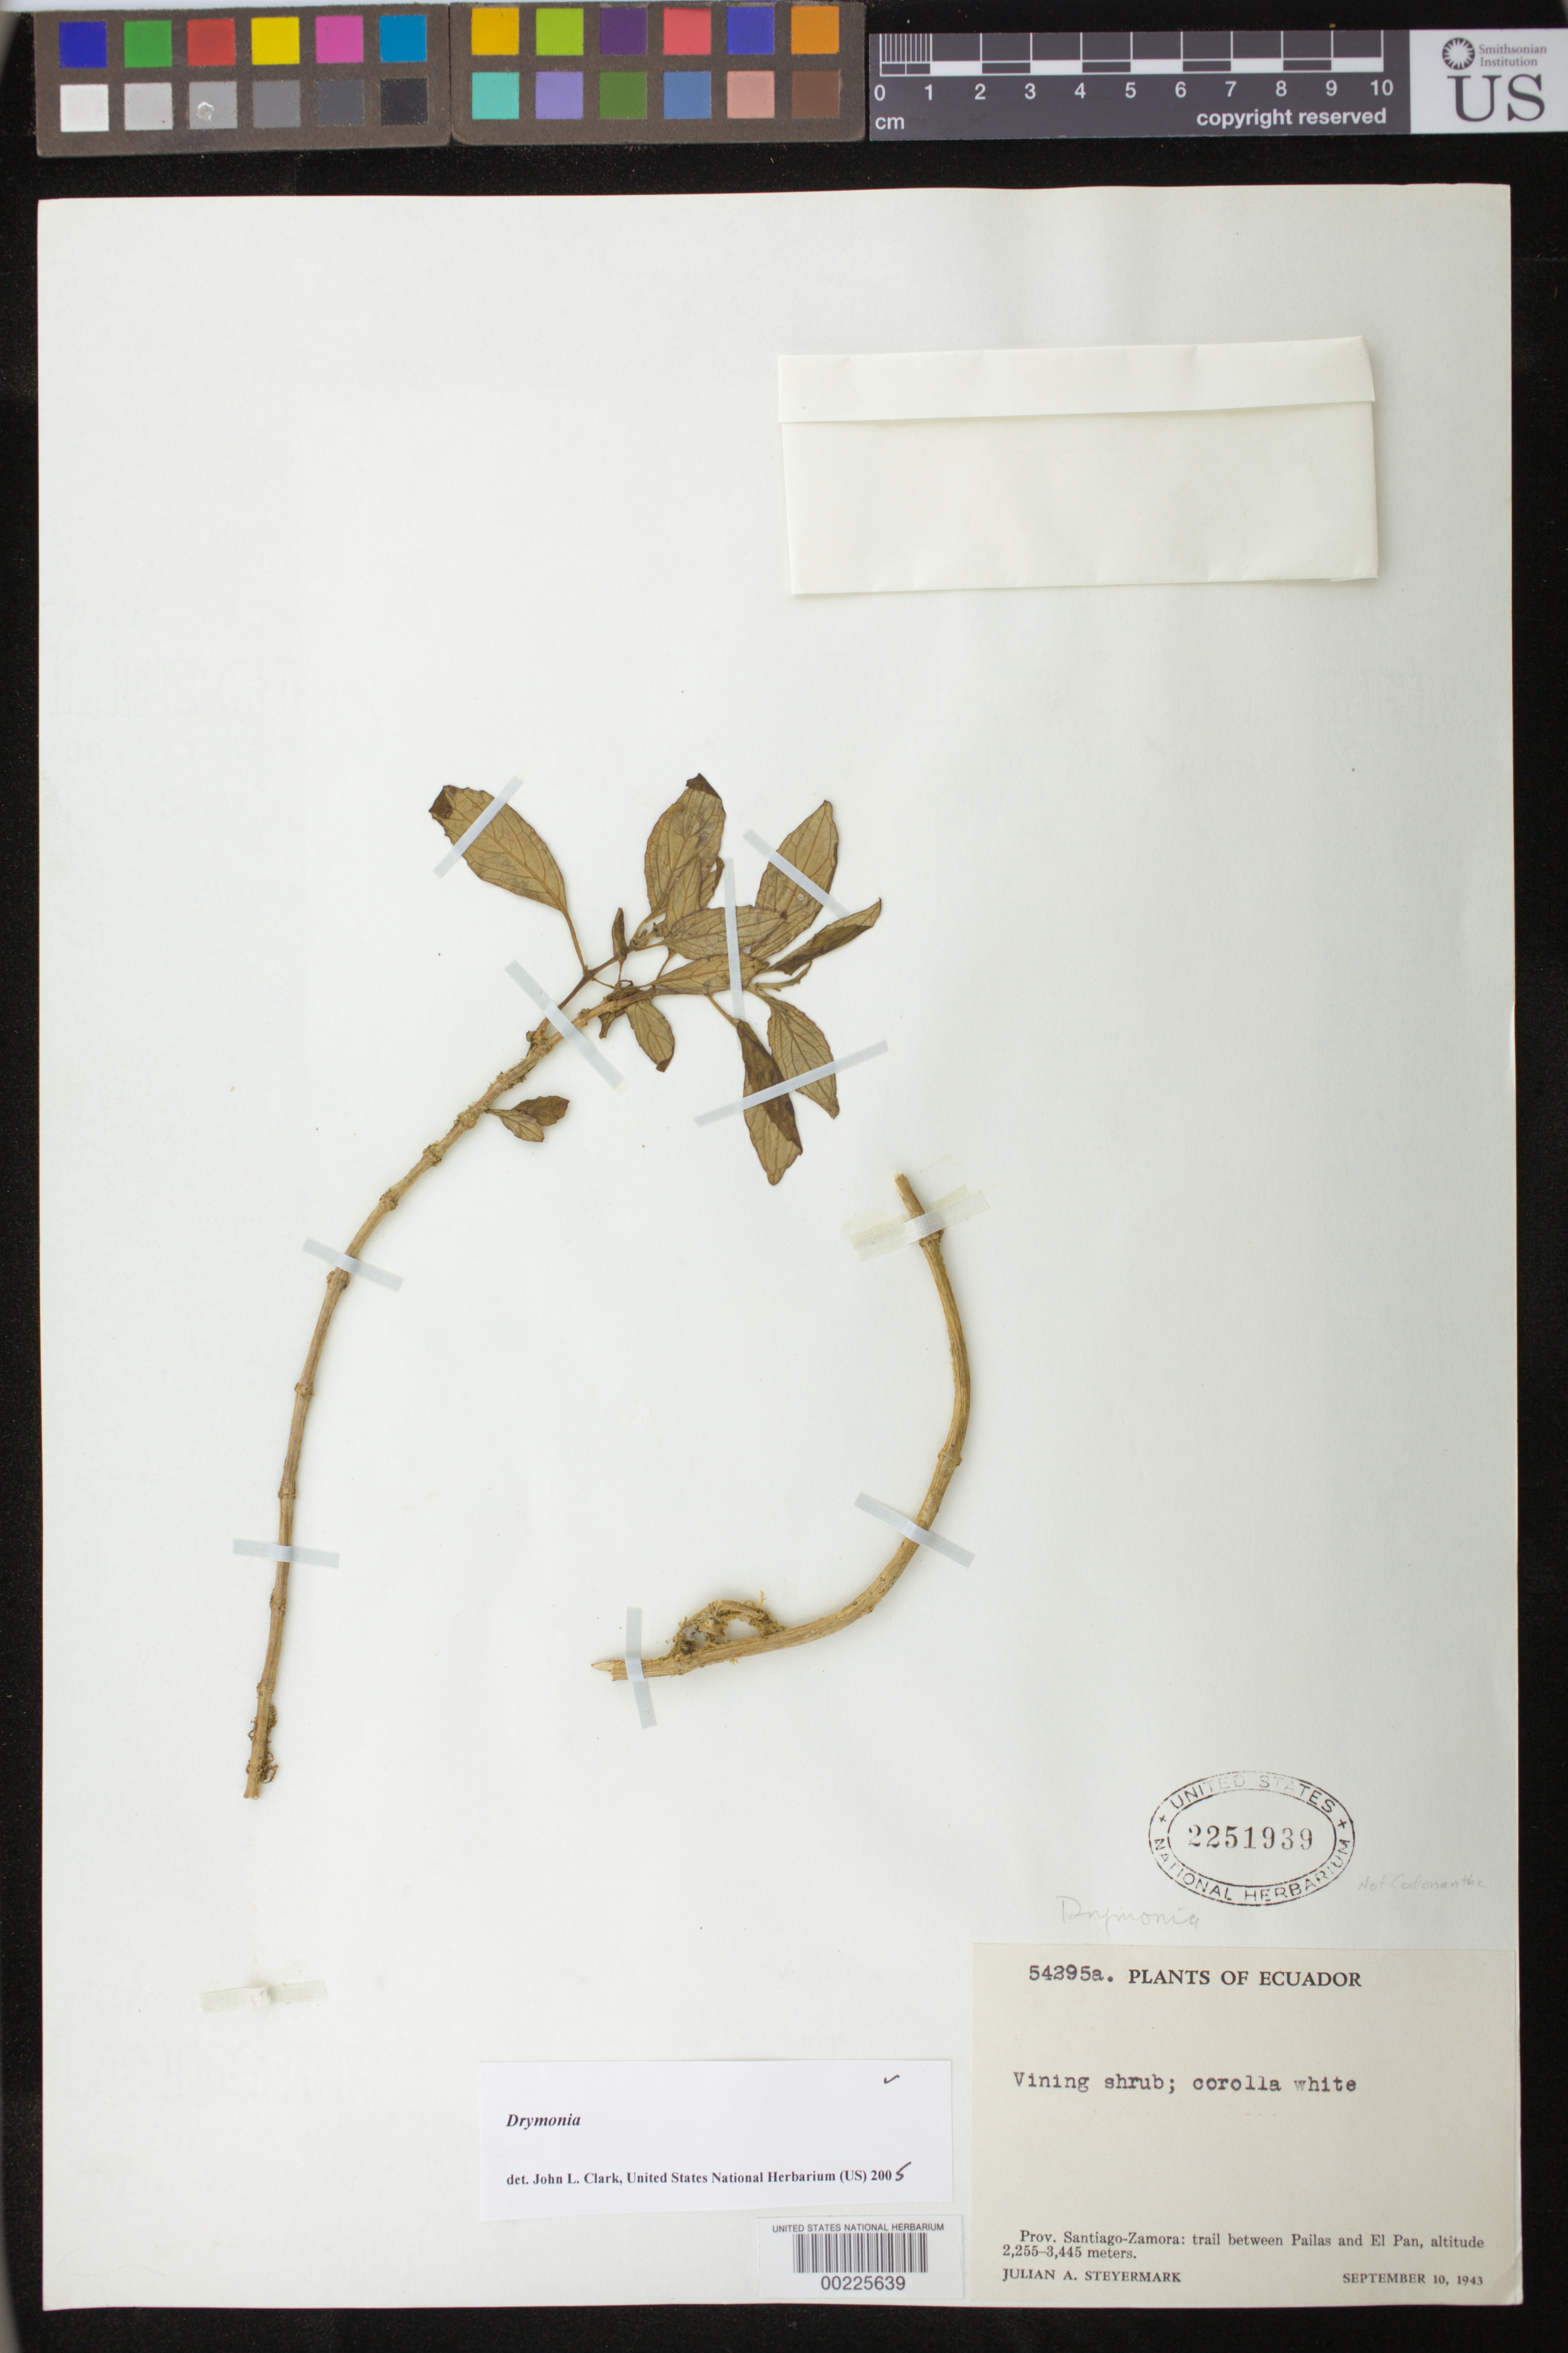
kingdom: Plantae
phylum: Tracheophyta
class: Magnoliopsida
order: Lamiales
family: Gesneriaceae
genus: Drymonia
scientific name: Drymonia sp.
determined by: Clark, J. L., (SEL), The Marie Selby Botanical Garden (UNITED STATES)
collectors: J. Steyermark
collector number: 54295 a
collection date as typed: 10 Sep 1943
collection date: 1943-09-10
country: Ecuador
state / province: Morona-Santiago / Zamora-Chinchipe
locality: Trail between Pailas and El Pan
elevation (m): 2255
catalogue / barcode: US 2251939